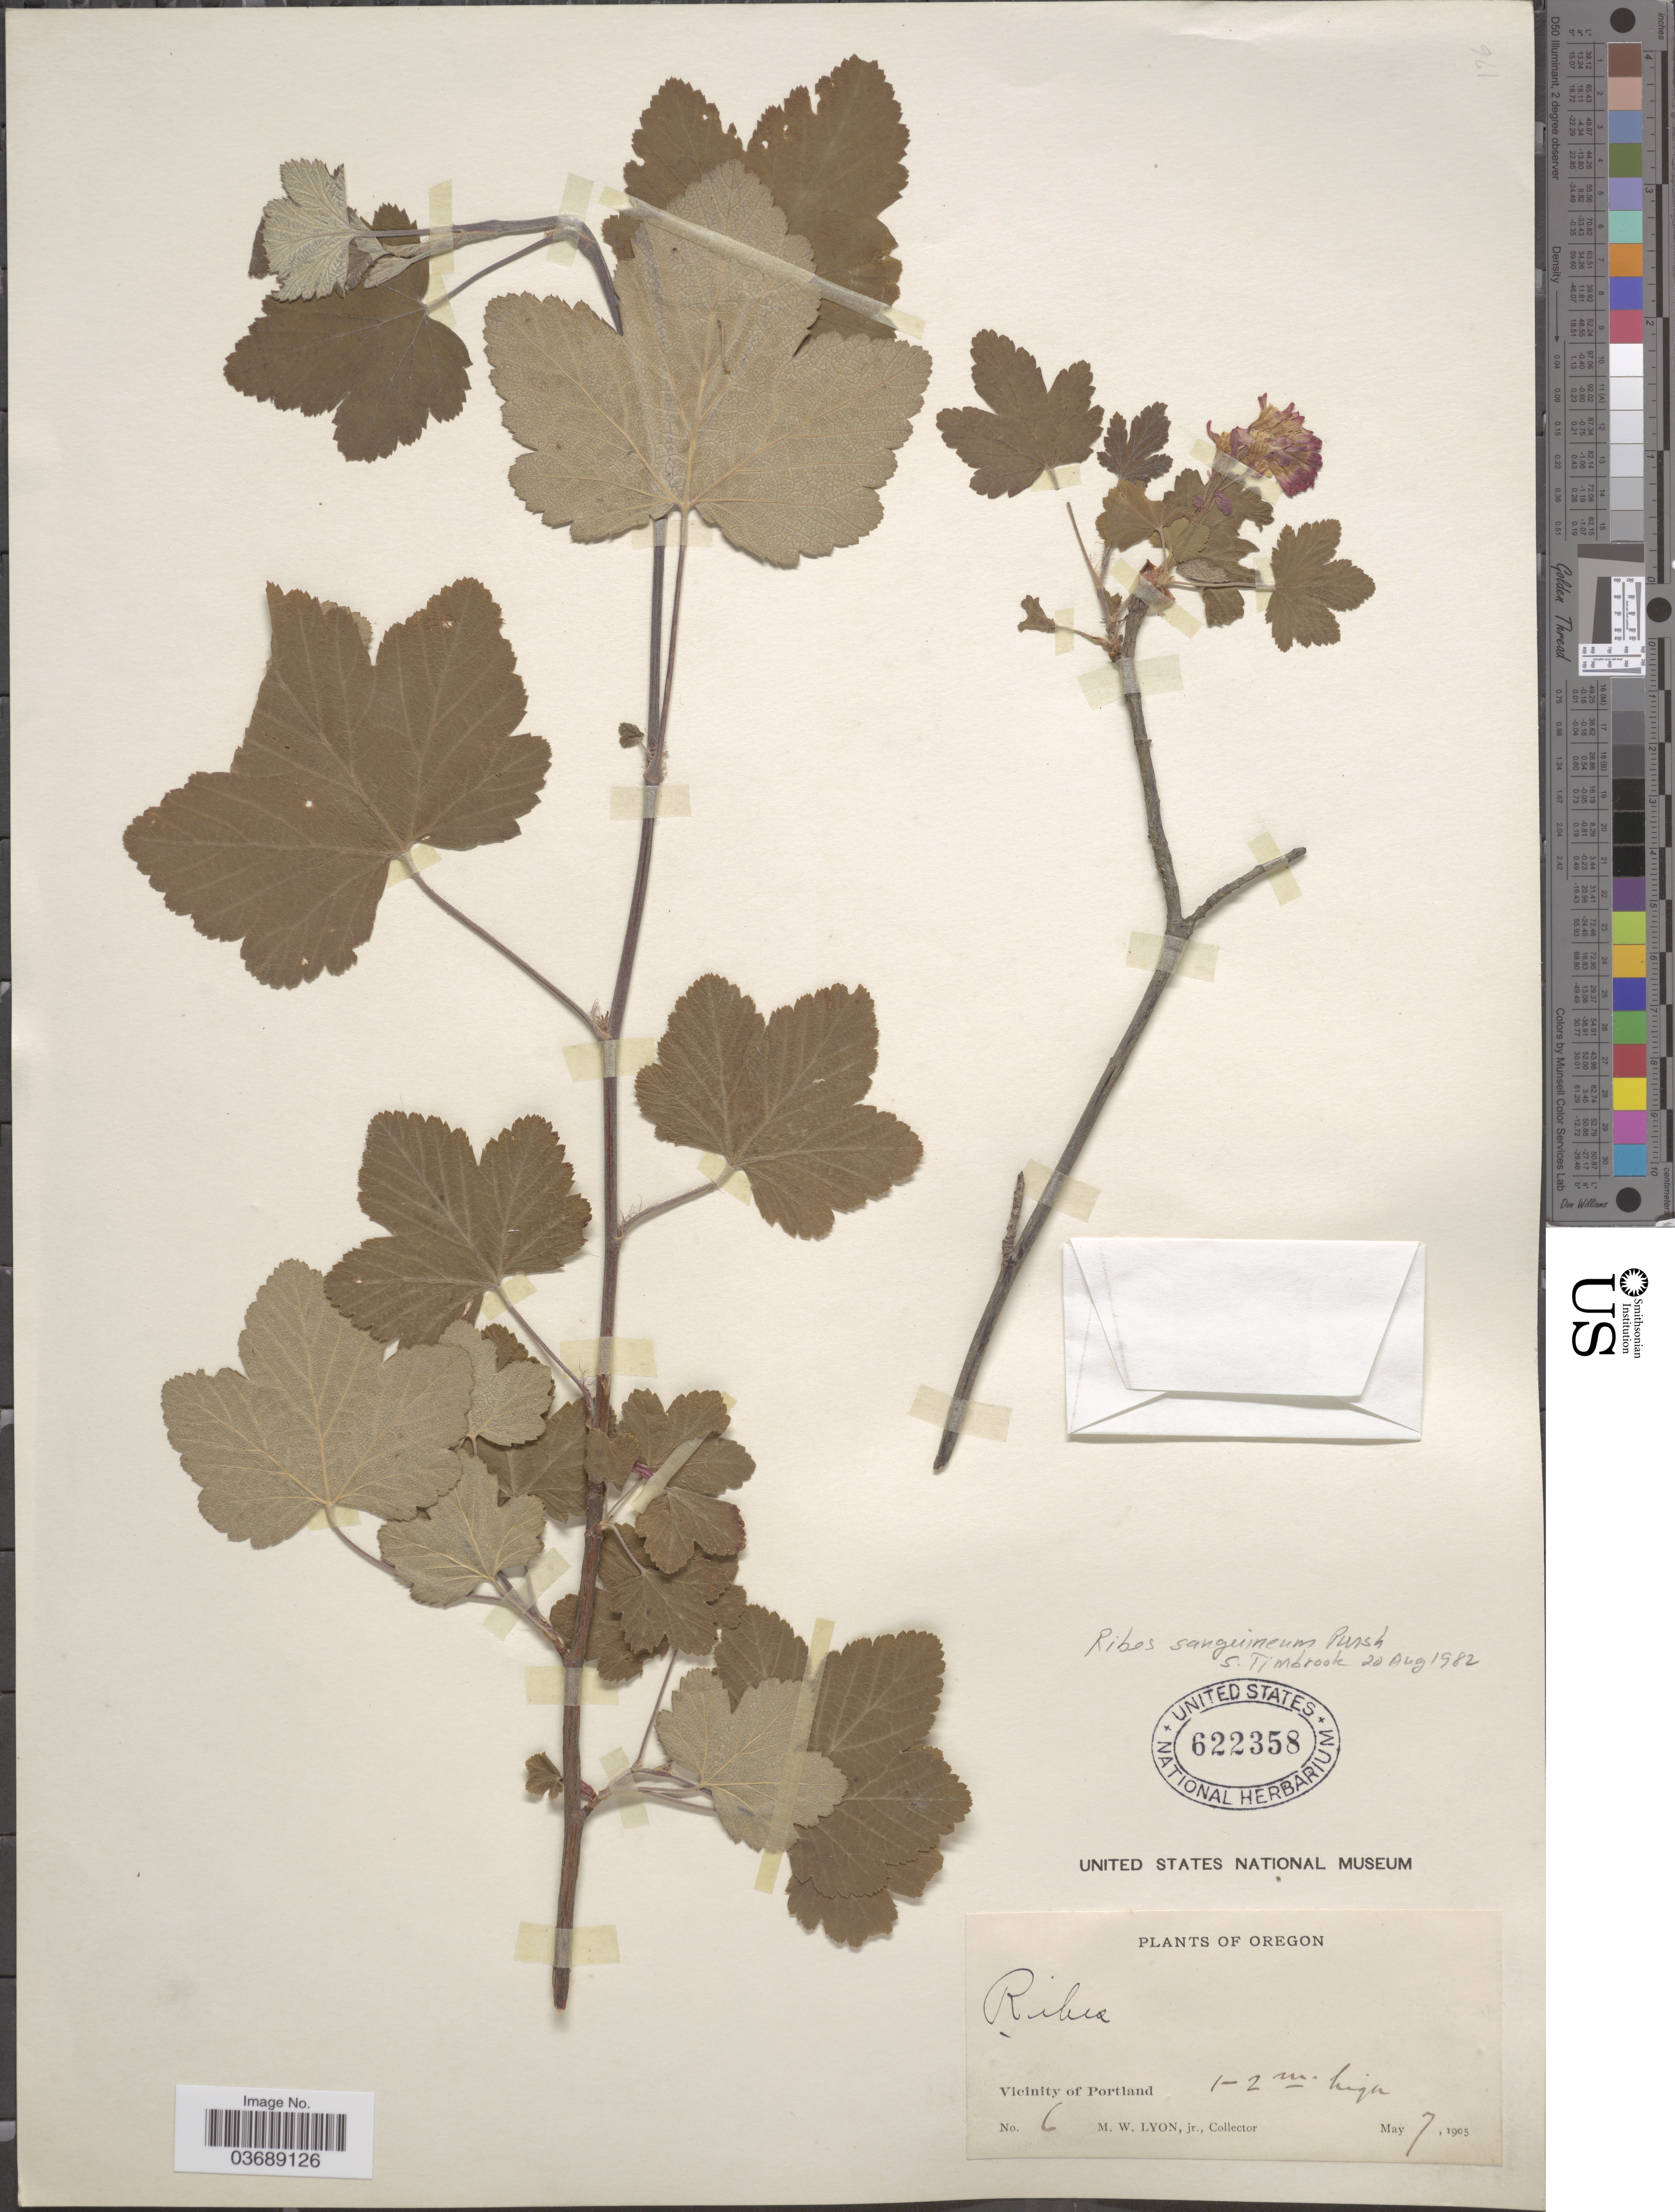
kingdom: Plantae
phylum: Tracheophyta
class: Magnoliopsida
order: Saxifragales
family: Grossulariaceae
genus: Ribes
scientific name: Ribes sanguineum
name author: Pursh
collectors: M. Lyon Jr.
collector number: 6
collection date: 1905-05-07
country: United States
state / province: Oregon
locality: Vicinity of Portland.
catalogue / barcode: US 622358